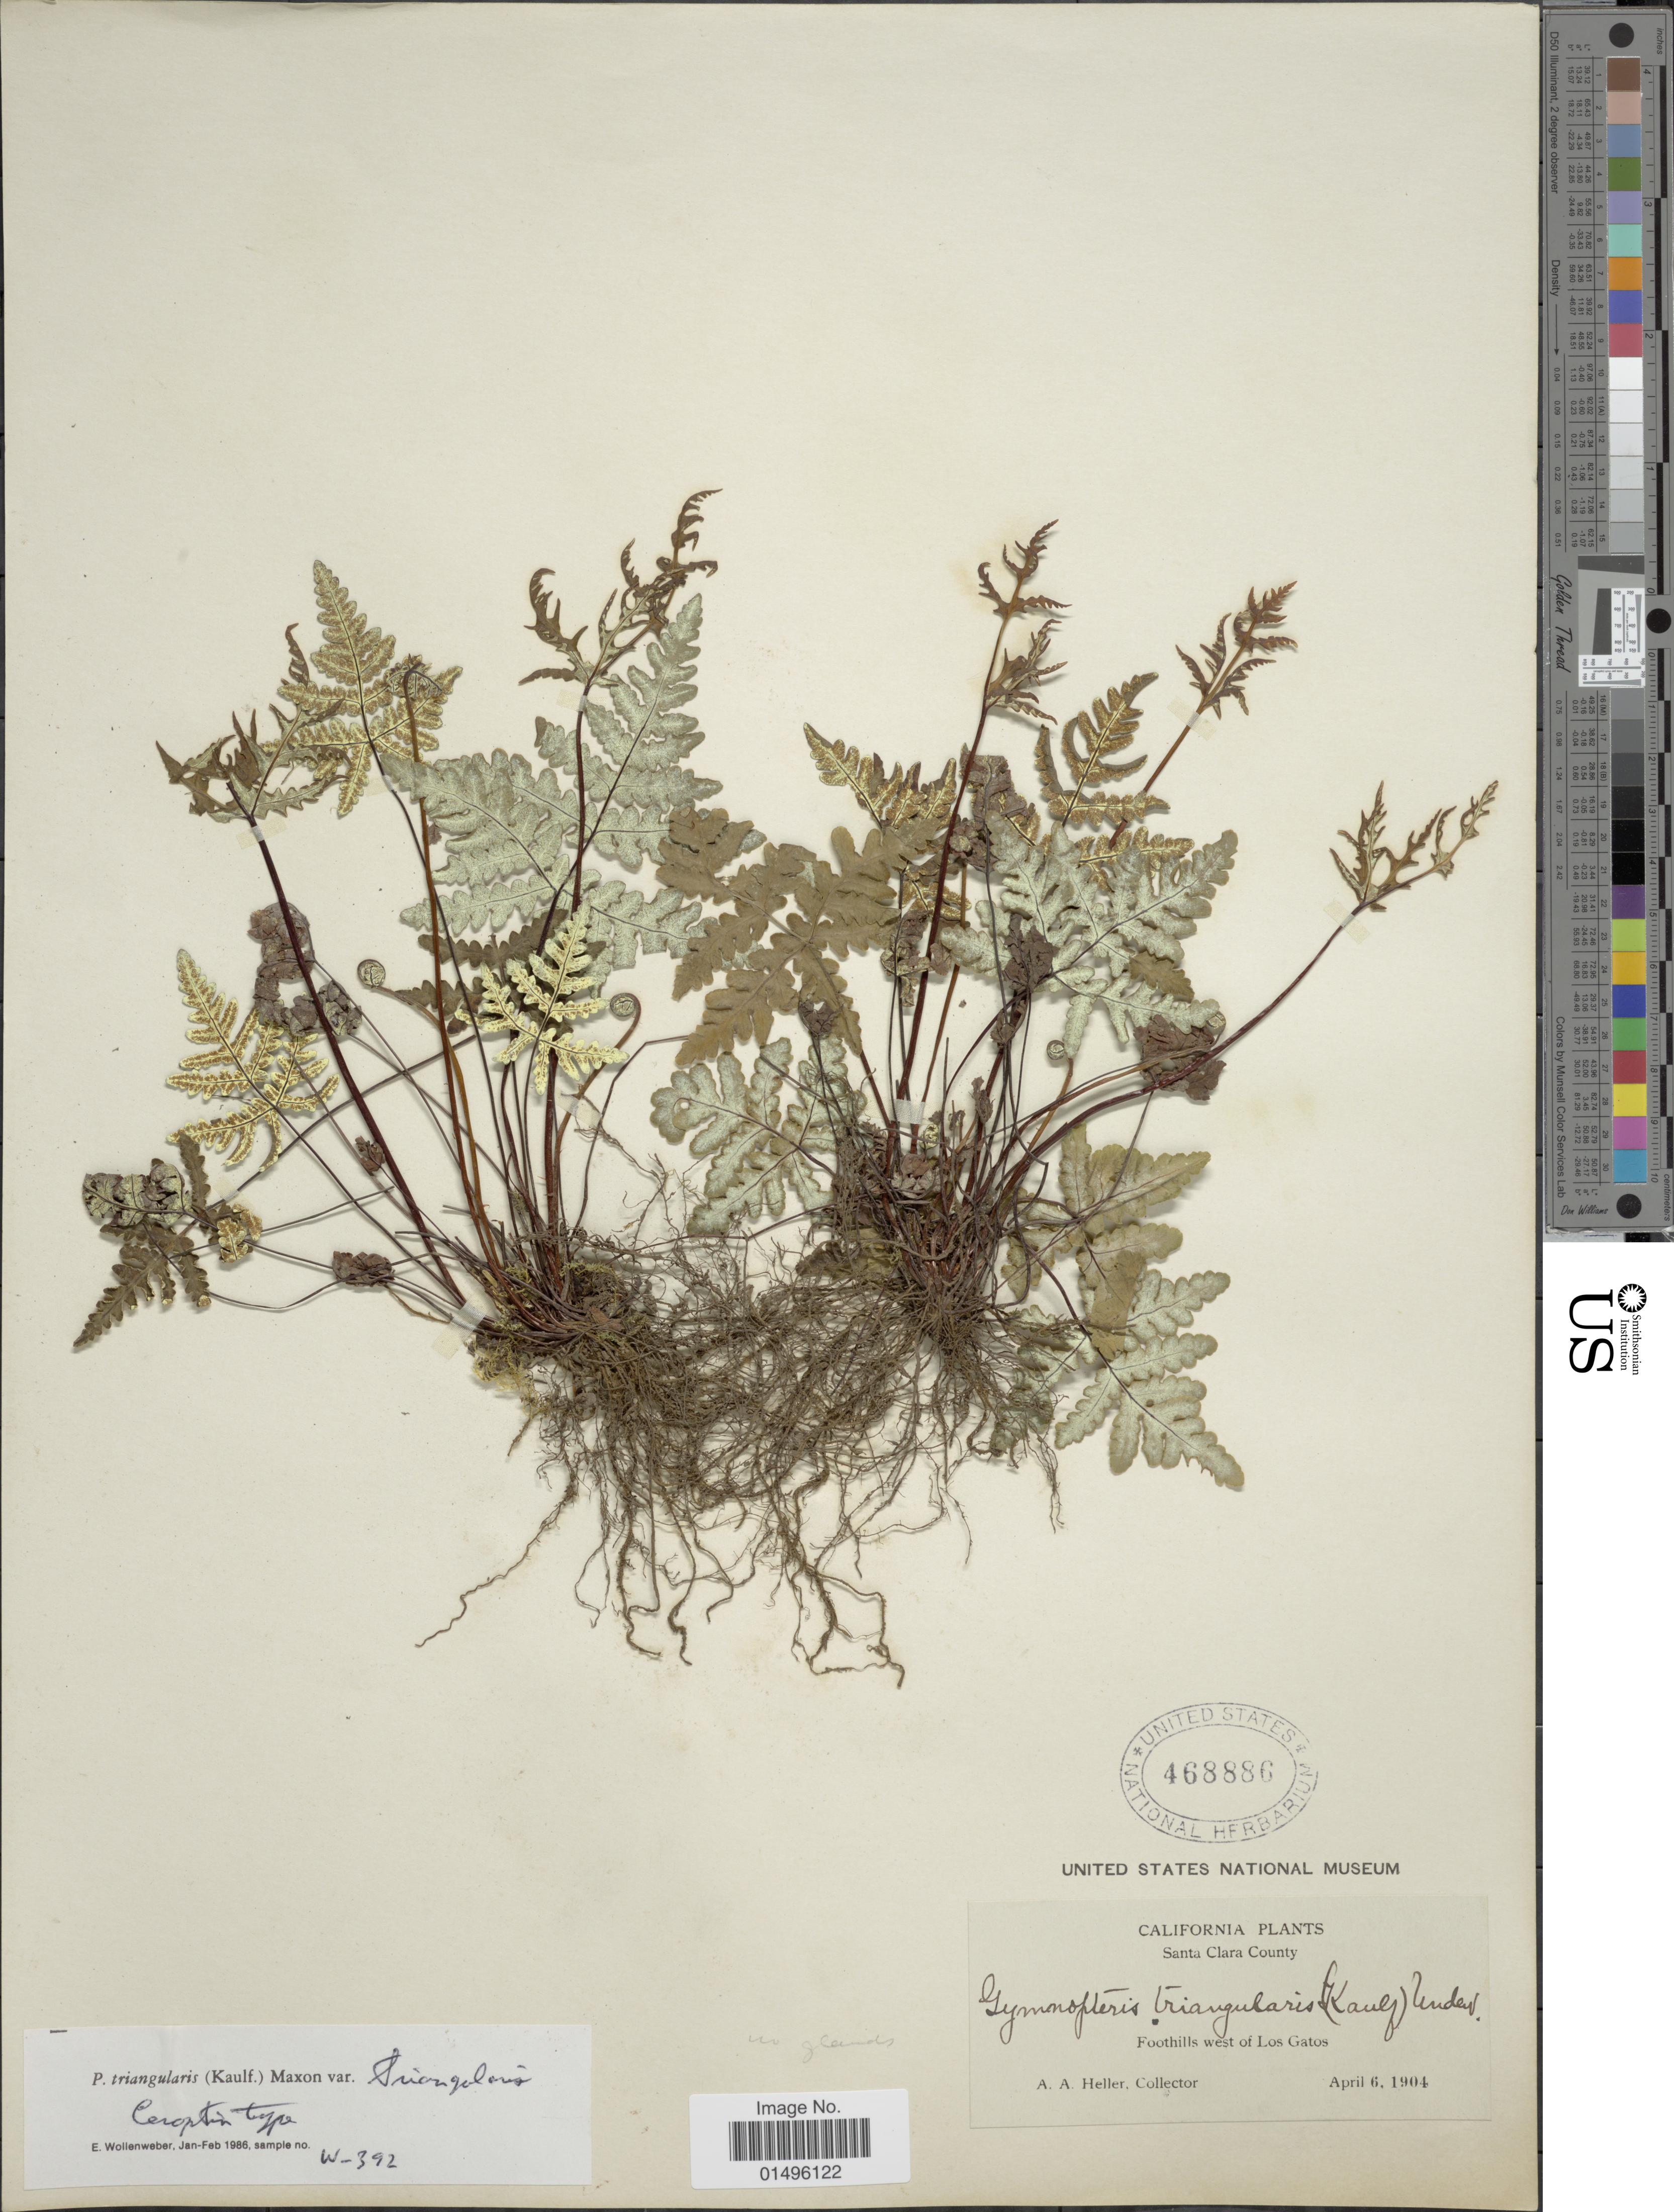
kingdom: Plantae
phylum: Tracheophyta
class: Polypodiopsida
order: Polypodiales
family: Pteridaceae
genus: Pentagramma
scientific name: Pentagramma triangularis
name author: (Kaulf.) Yatsk. et al.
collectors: A. A. Heller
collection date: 1904-04-06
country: United States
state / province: California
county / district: Santa Clara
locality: California, Santa Clara County, Foothills west of Los Gatos.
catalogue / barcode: US 468886